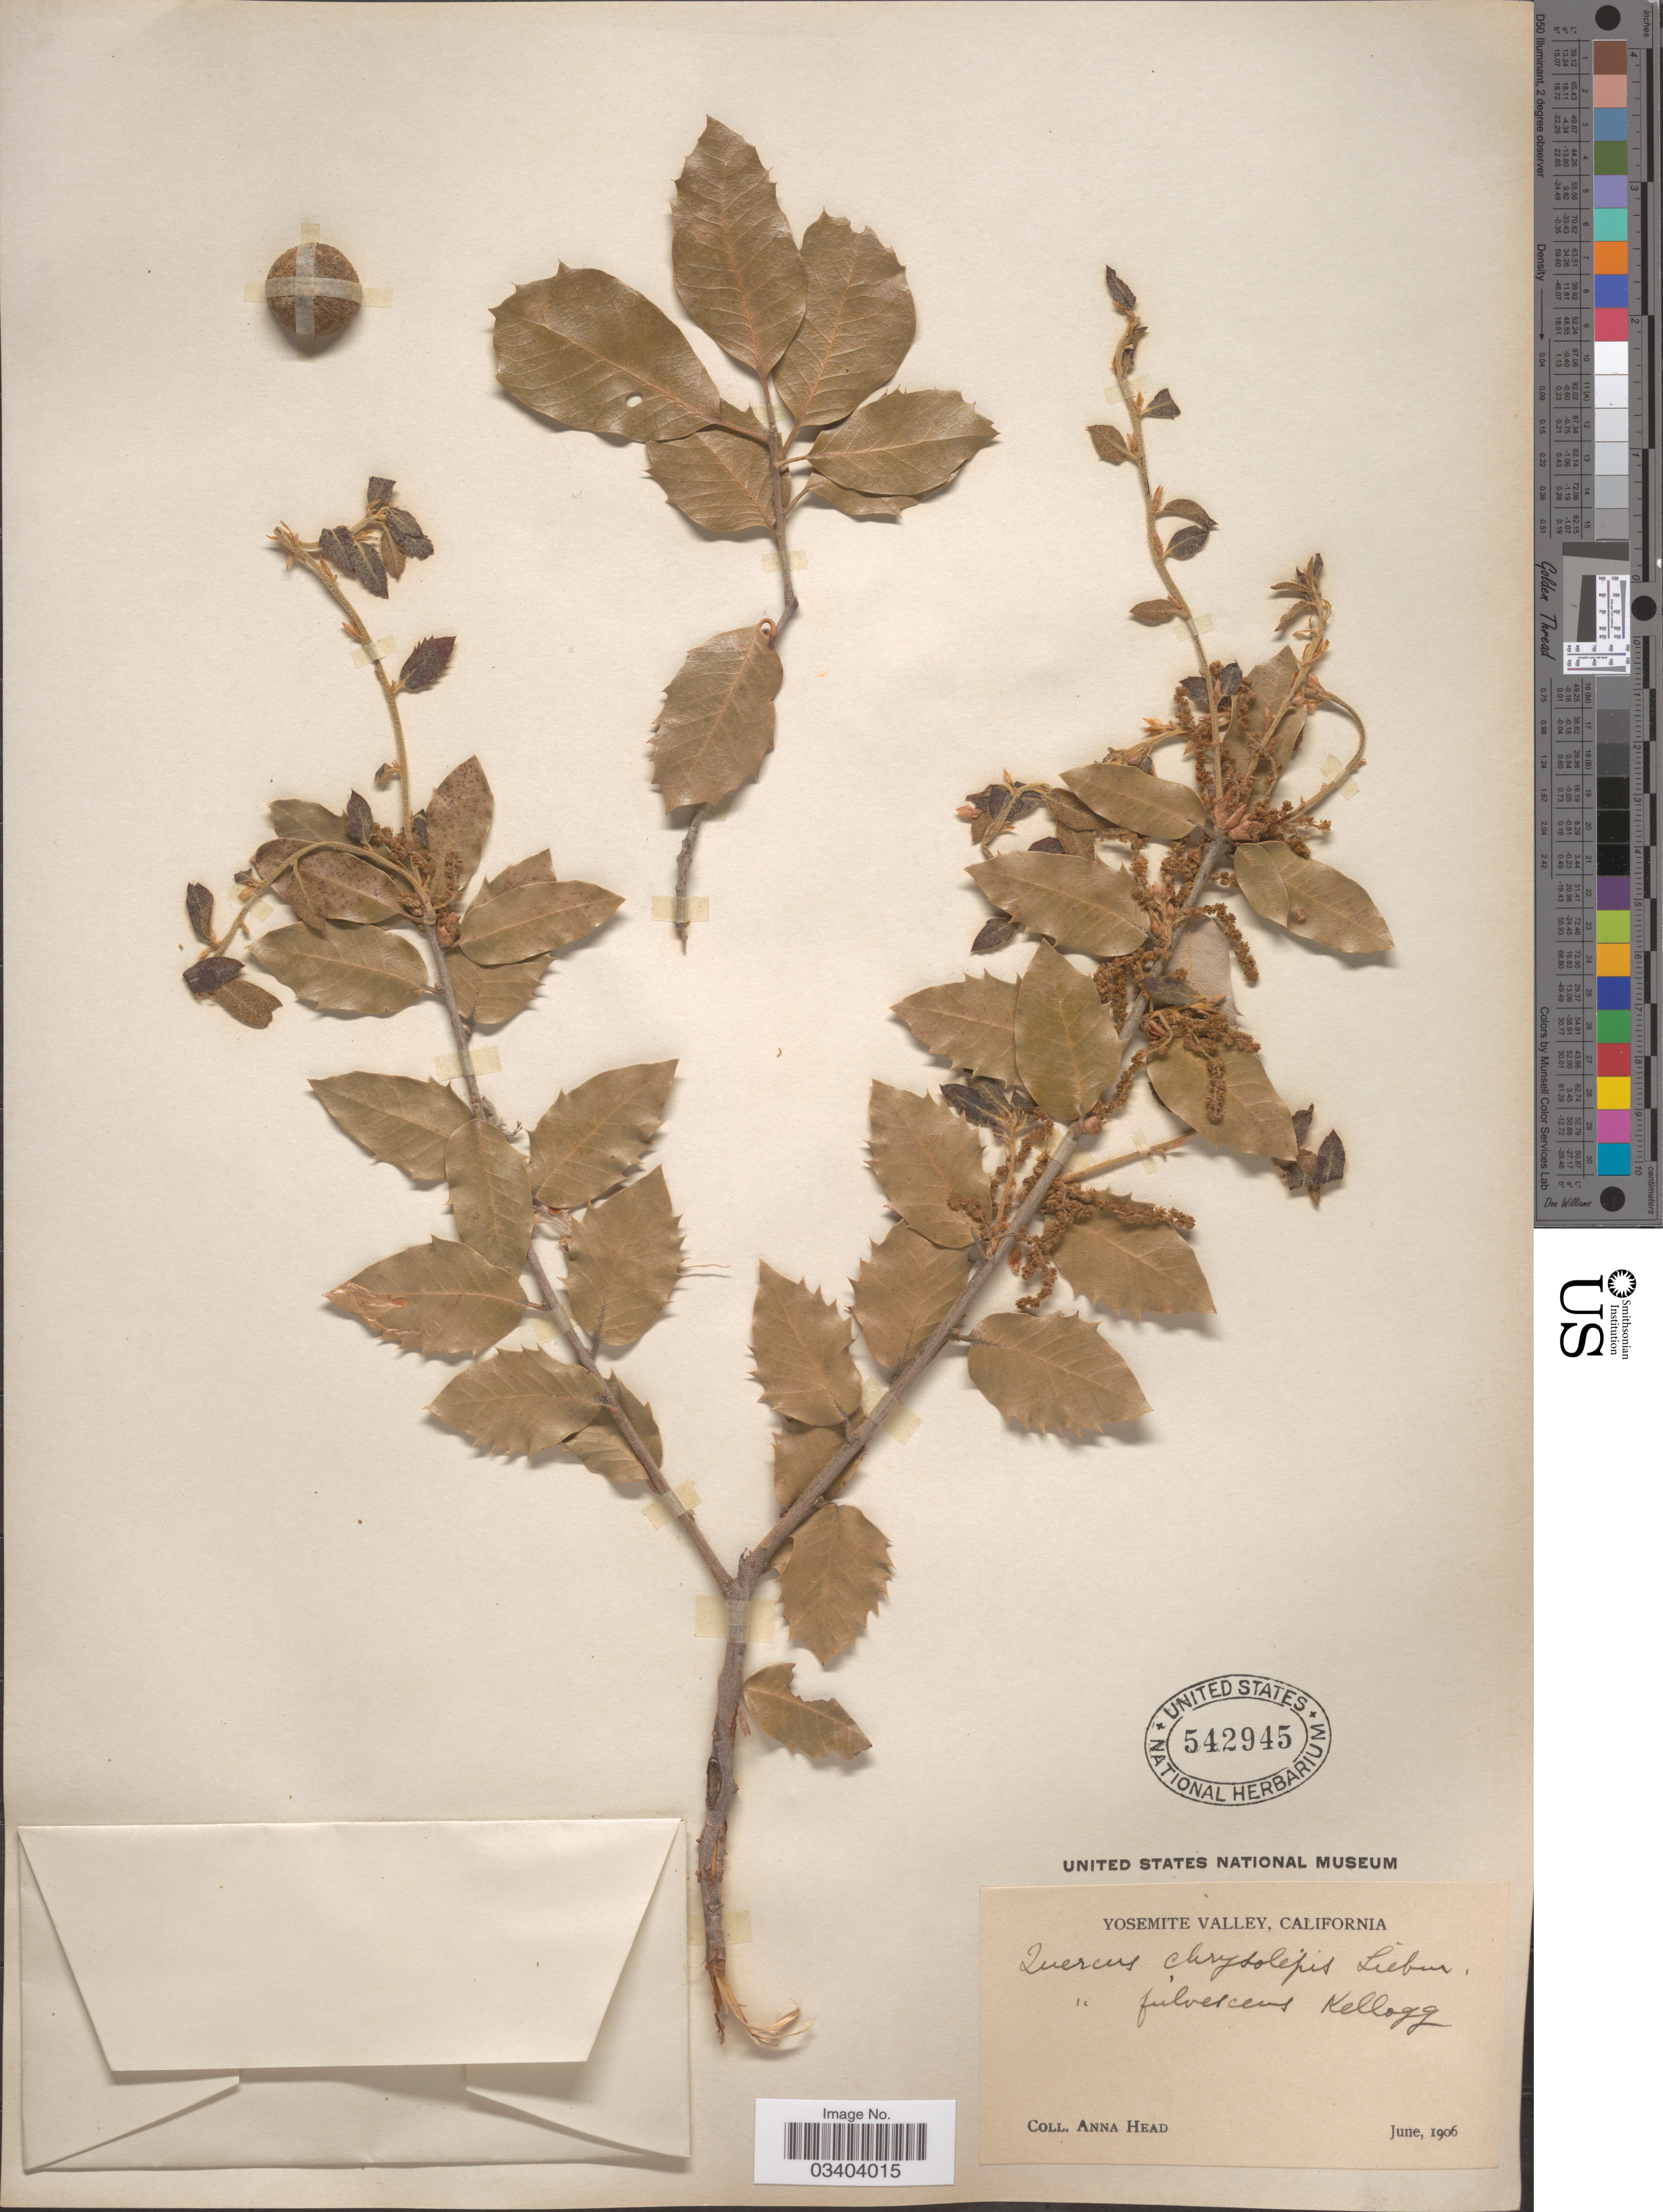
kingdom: Plantae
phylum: Tracheophyta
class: Magnoliopsida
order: Fagales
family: Fagaceae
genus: Quercus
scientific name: Quercus chrysolepis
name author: Liebm.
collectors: A. Head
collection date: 1906-06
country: United States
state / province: California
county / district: Mariposa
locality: Yosemite Valley.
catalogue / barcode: US 542945